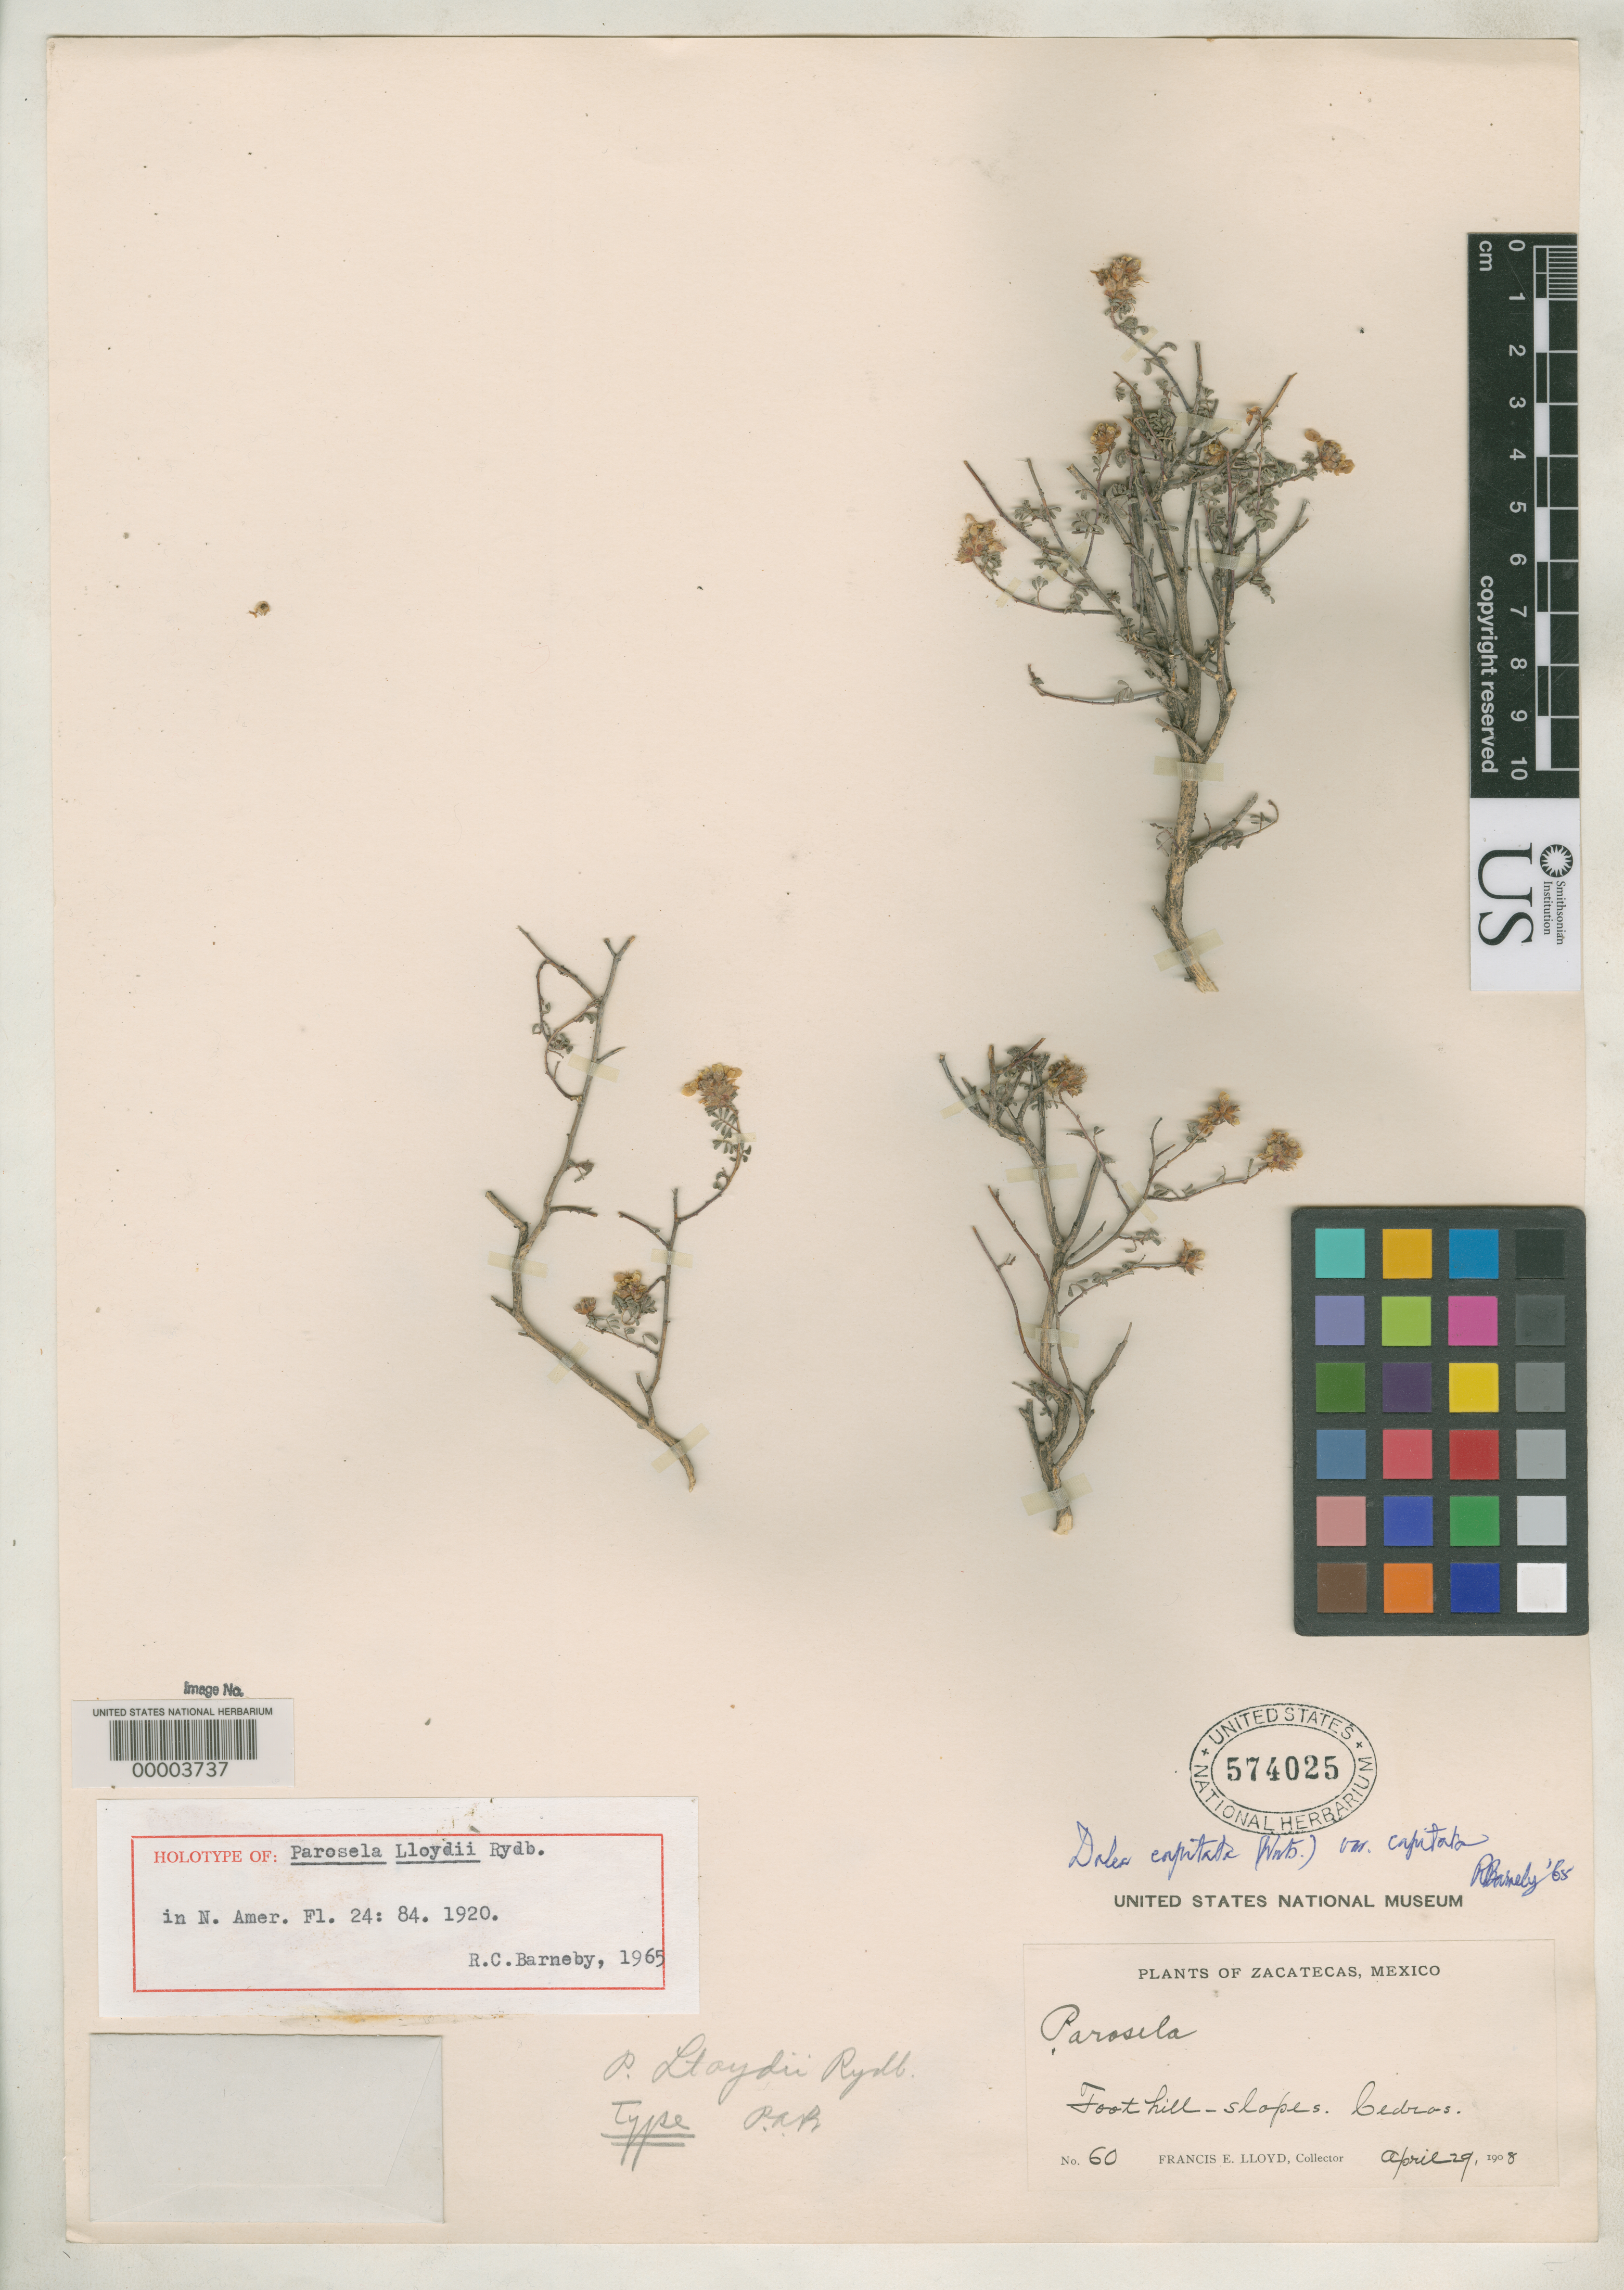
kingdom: Plantae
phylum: Tracheophyta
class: Magnoliopsida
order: Fabales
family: Fabaceae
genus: Parosela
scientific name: Parosela lloydii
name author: Rydb.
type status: Holotype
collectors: F. E. Lloyd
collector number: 60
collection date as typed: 29 Apr 1908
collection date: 1908-04-29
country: Mexico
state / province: Zacatecas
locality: Cedros.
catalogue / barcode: US 574025